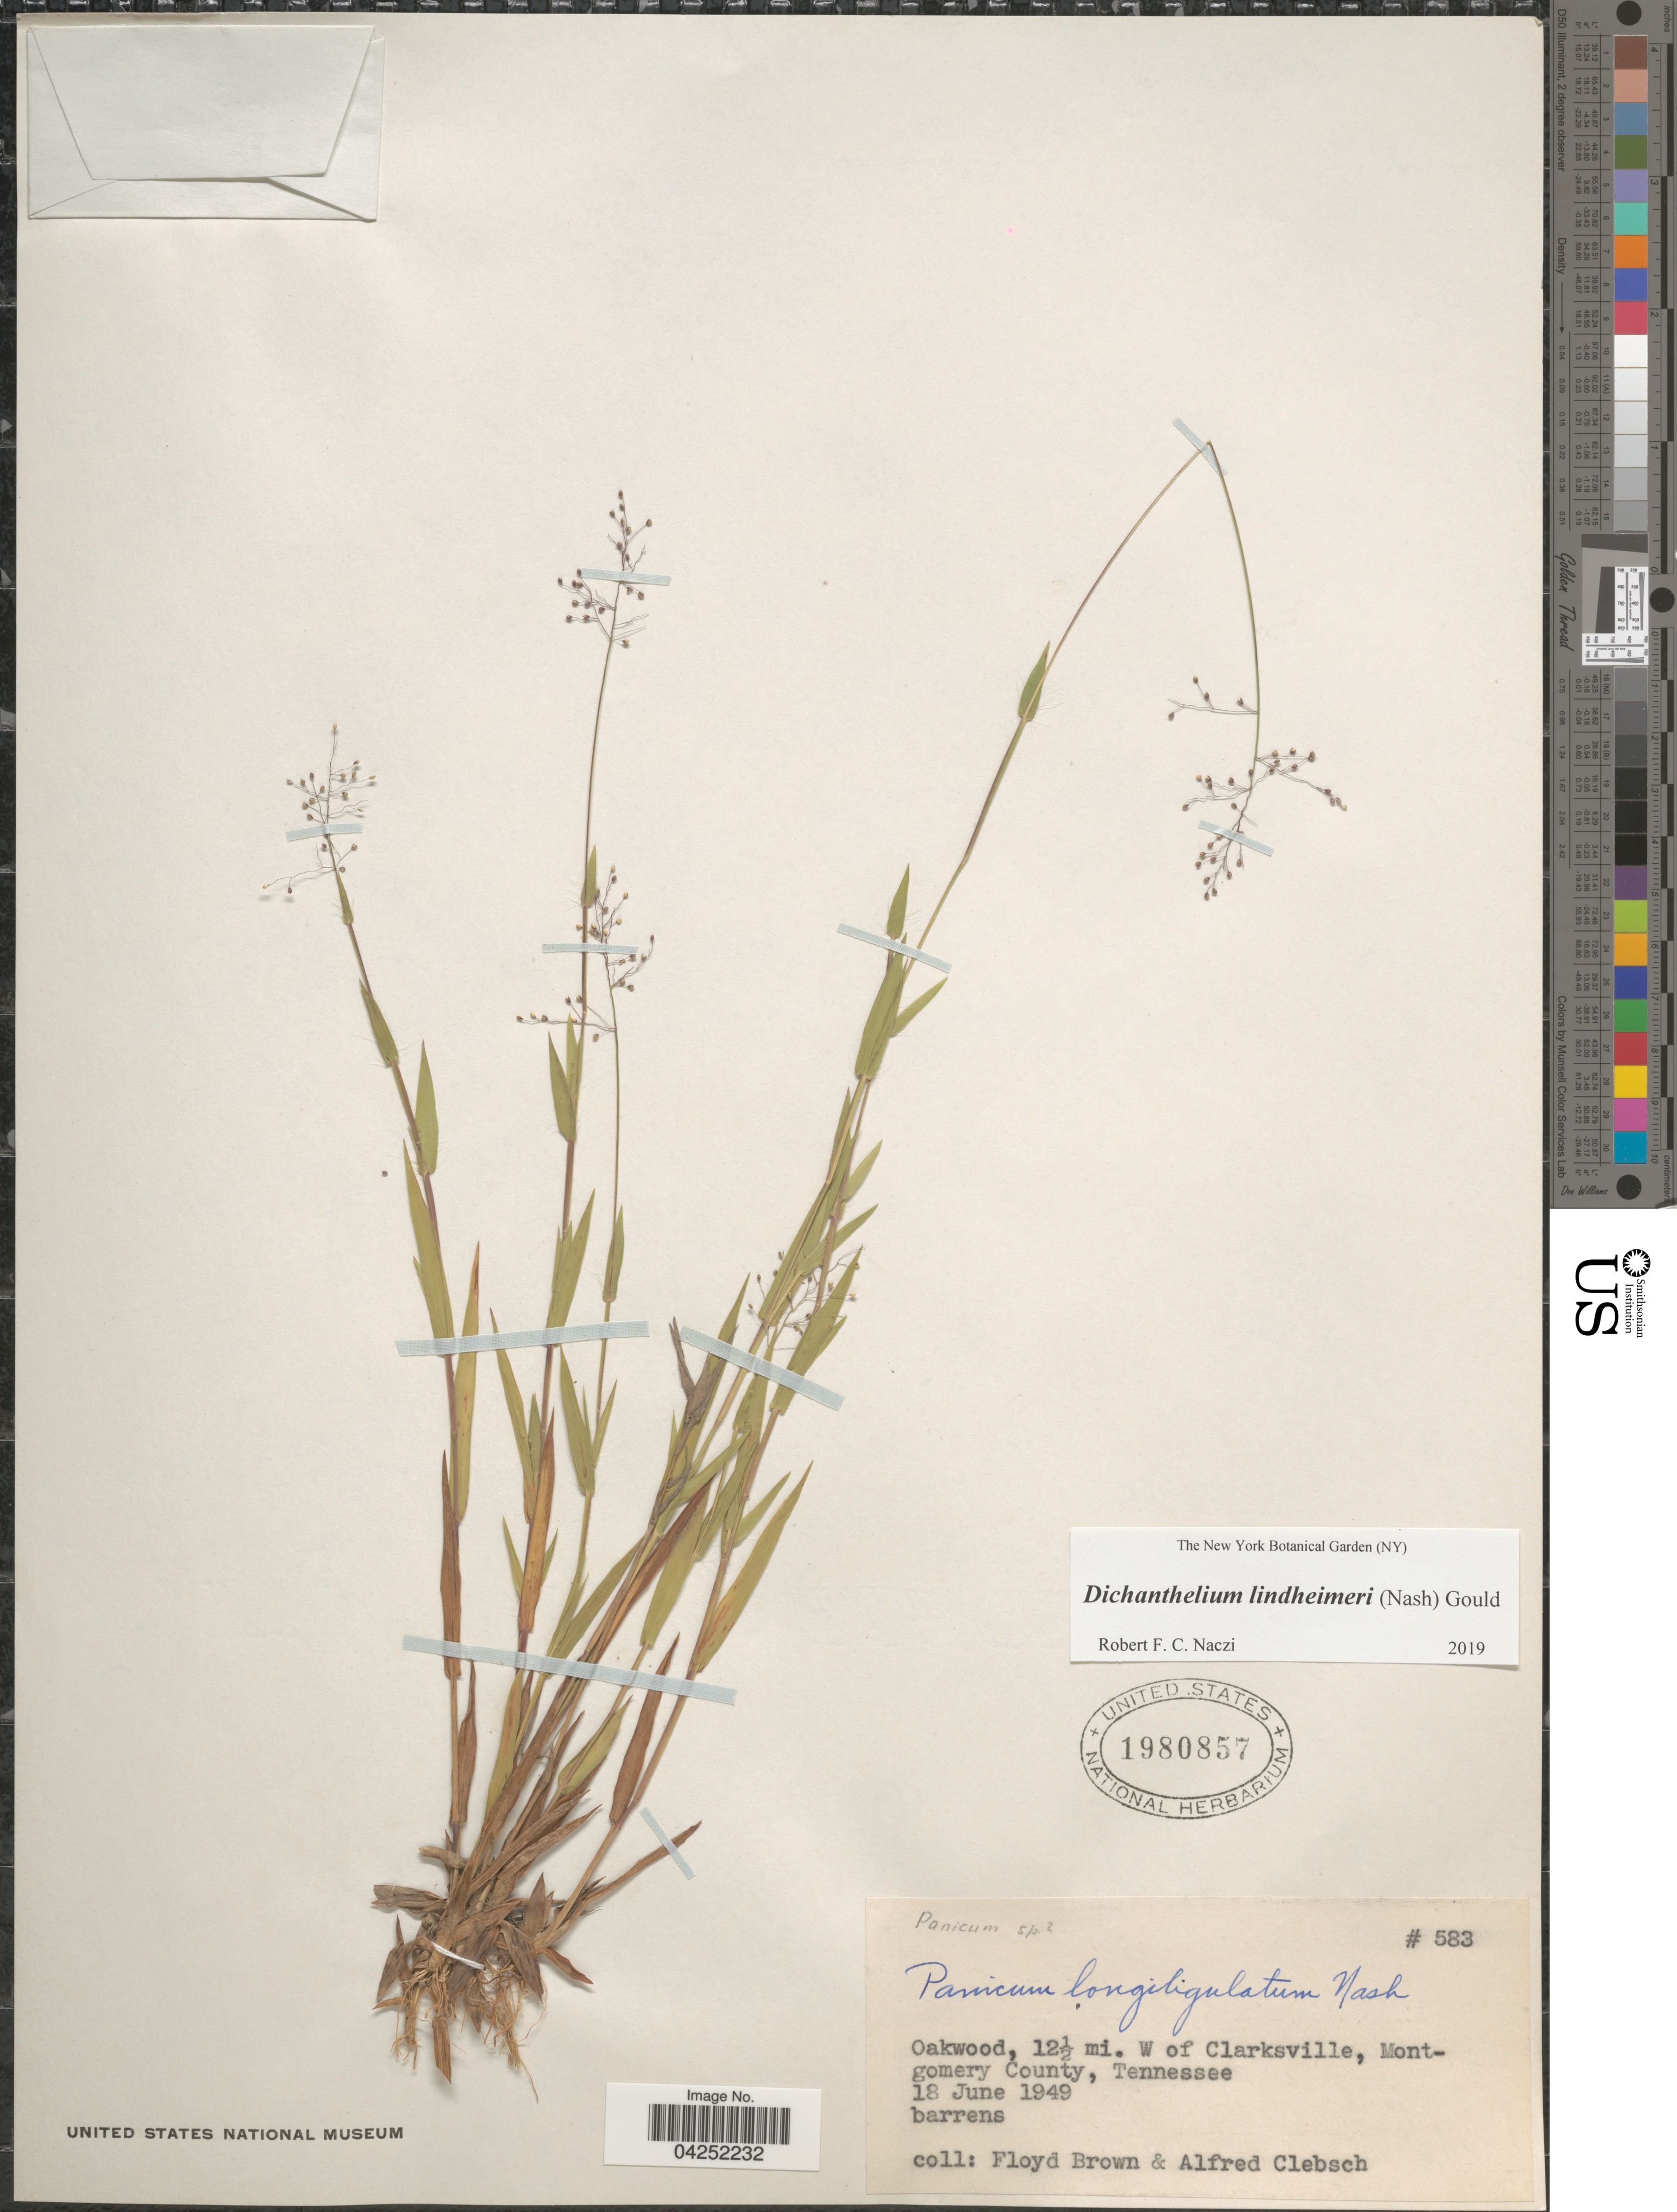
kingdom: Plantae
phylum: Tracheophyta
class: Liliopsida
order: Poales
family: Poaceae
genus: Dichanthelium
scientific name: Dichanthelium acuminatum var. lindheimeri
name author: (Nash) Gould & C.A. Clark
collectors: F. Brown & A. Clebsch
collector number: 583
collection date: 1949-06-18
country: United States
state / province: Tennessee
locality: Oakwood, 12½ mi. W. of Clarksville, Montgomery County. Barrens.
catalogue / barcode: US 1980857